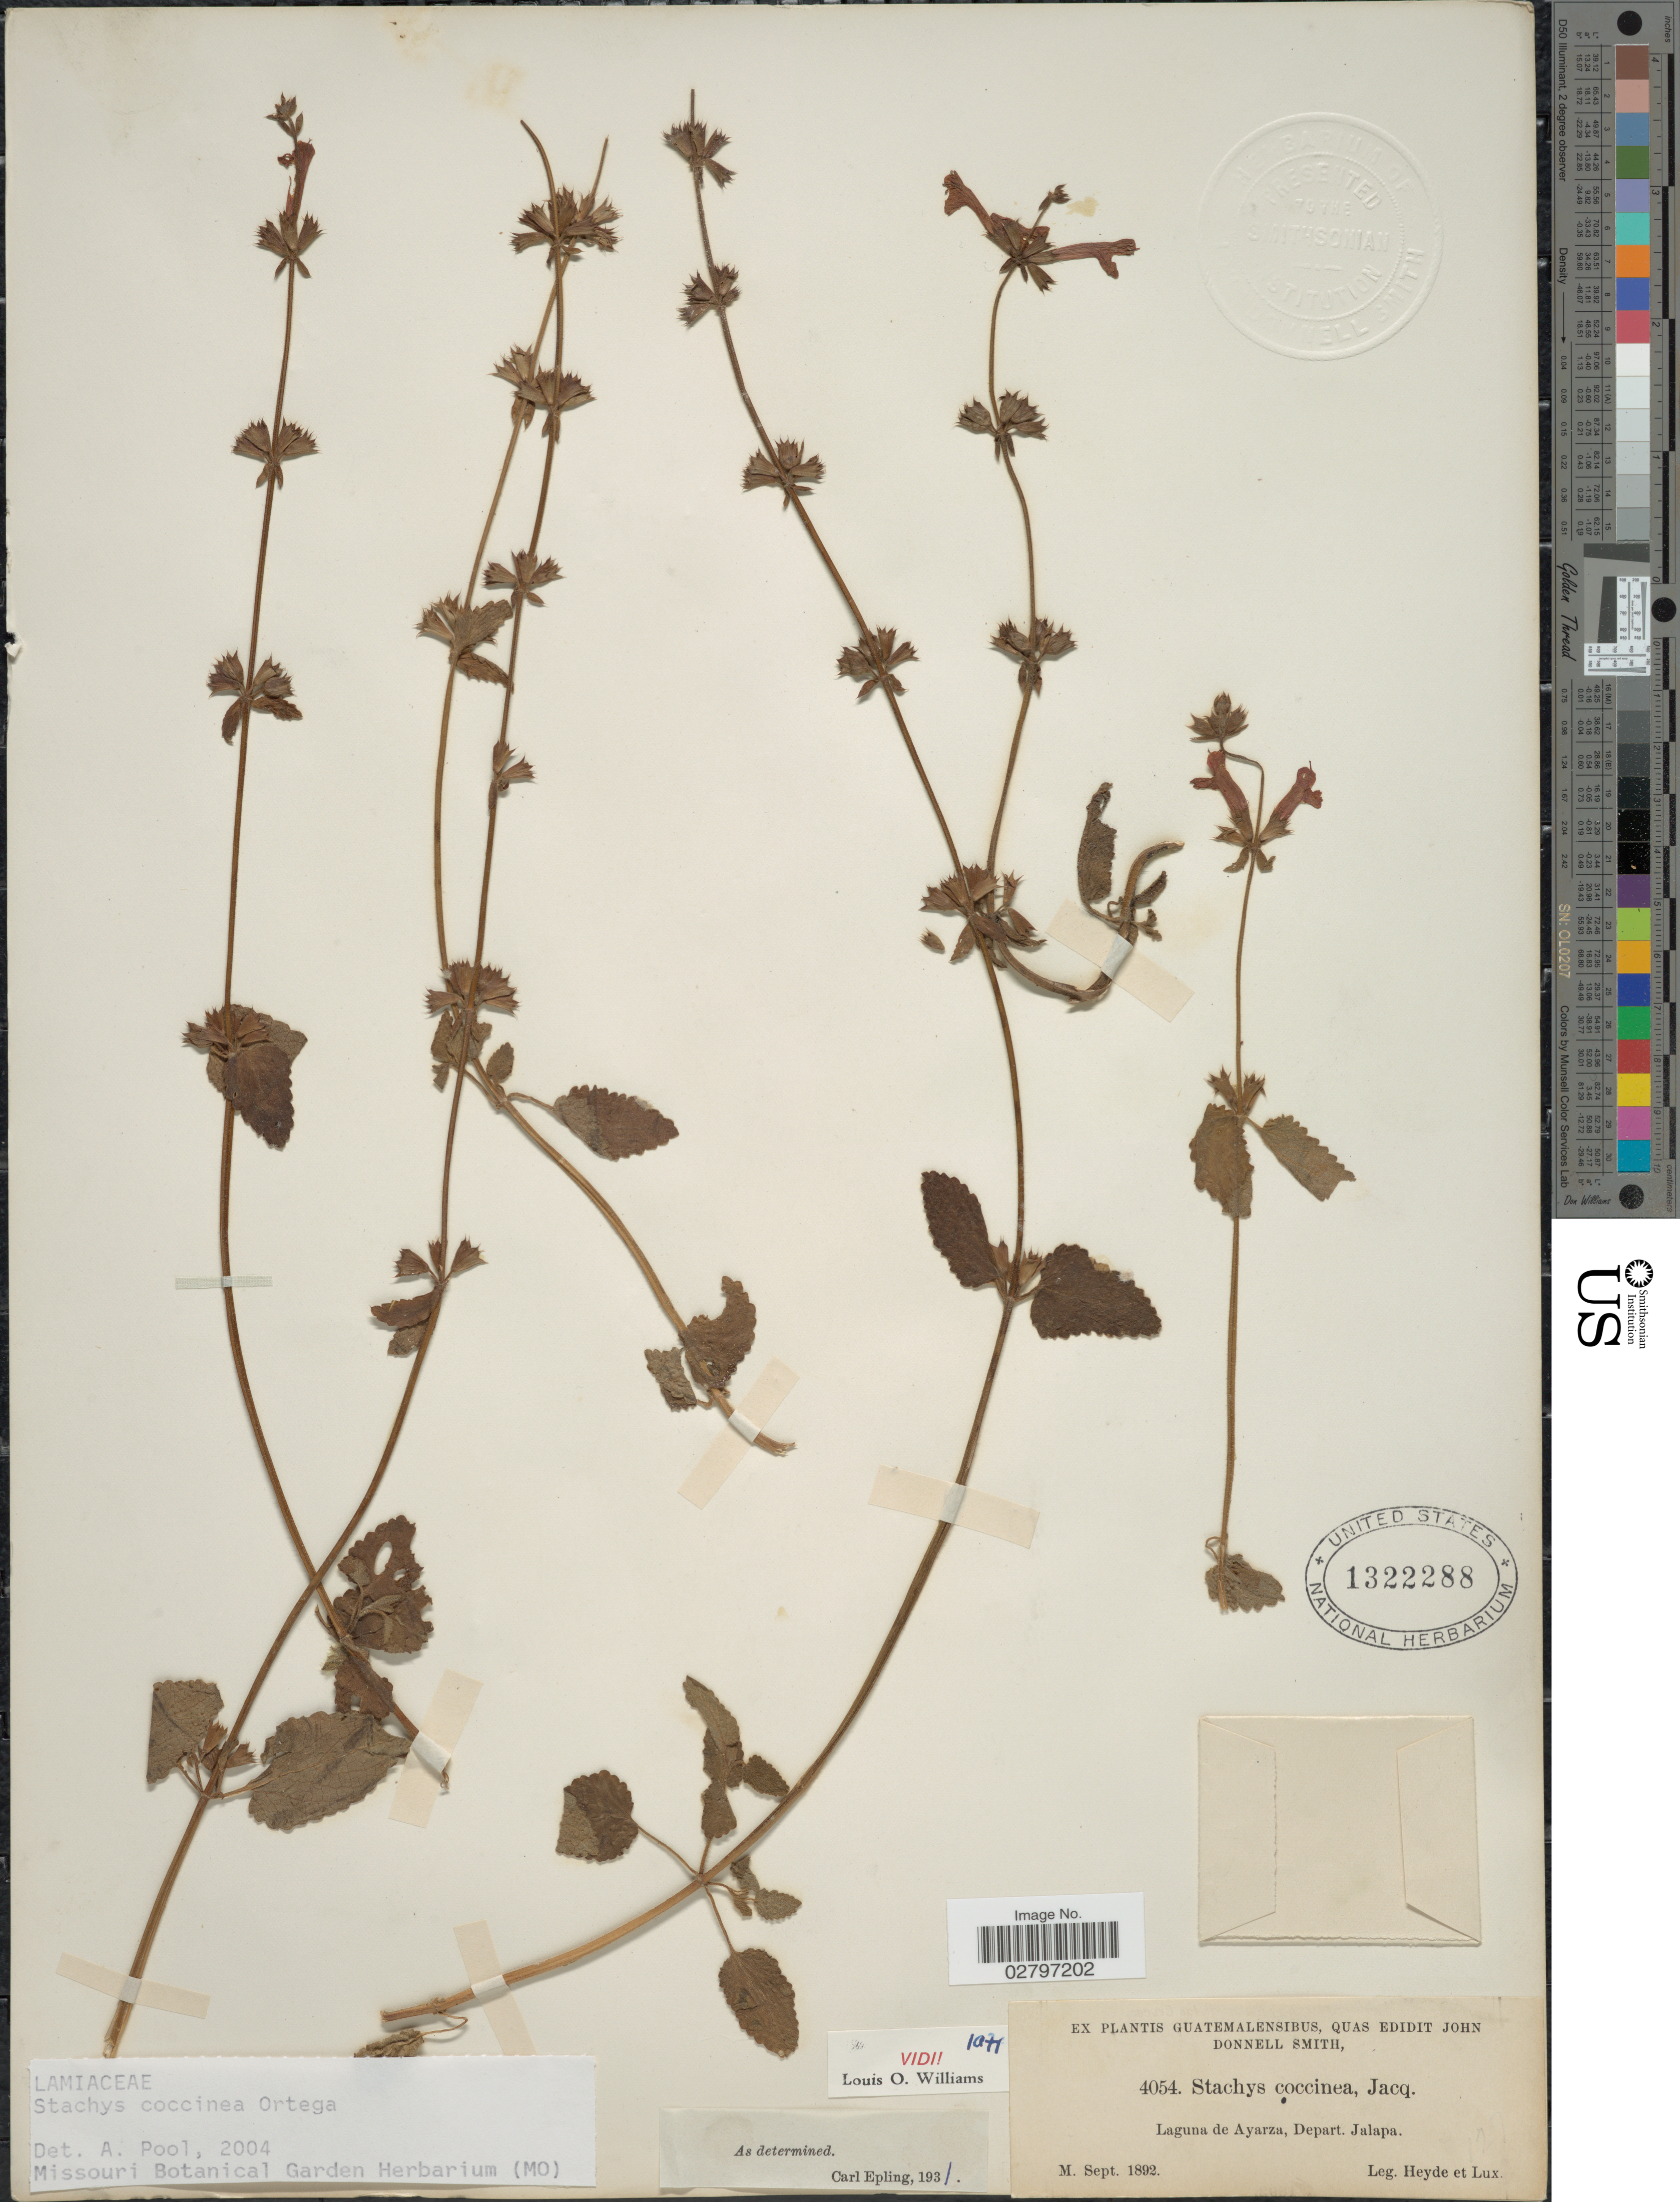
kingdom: Plantae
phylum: Tracheophyta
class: Magnoliopsida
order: Lamiales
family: Lamiaceae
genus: Stachys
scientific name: Stachys coccinea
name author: Ortega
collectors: Heyde & Lux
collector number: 4054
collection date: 1892-09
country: Guatemala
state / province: Jalapa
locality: Laguna de Ayarza, Depart. Jalapa.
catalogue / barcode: US 1322288